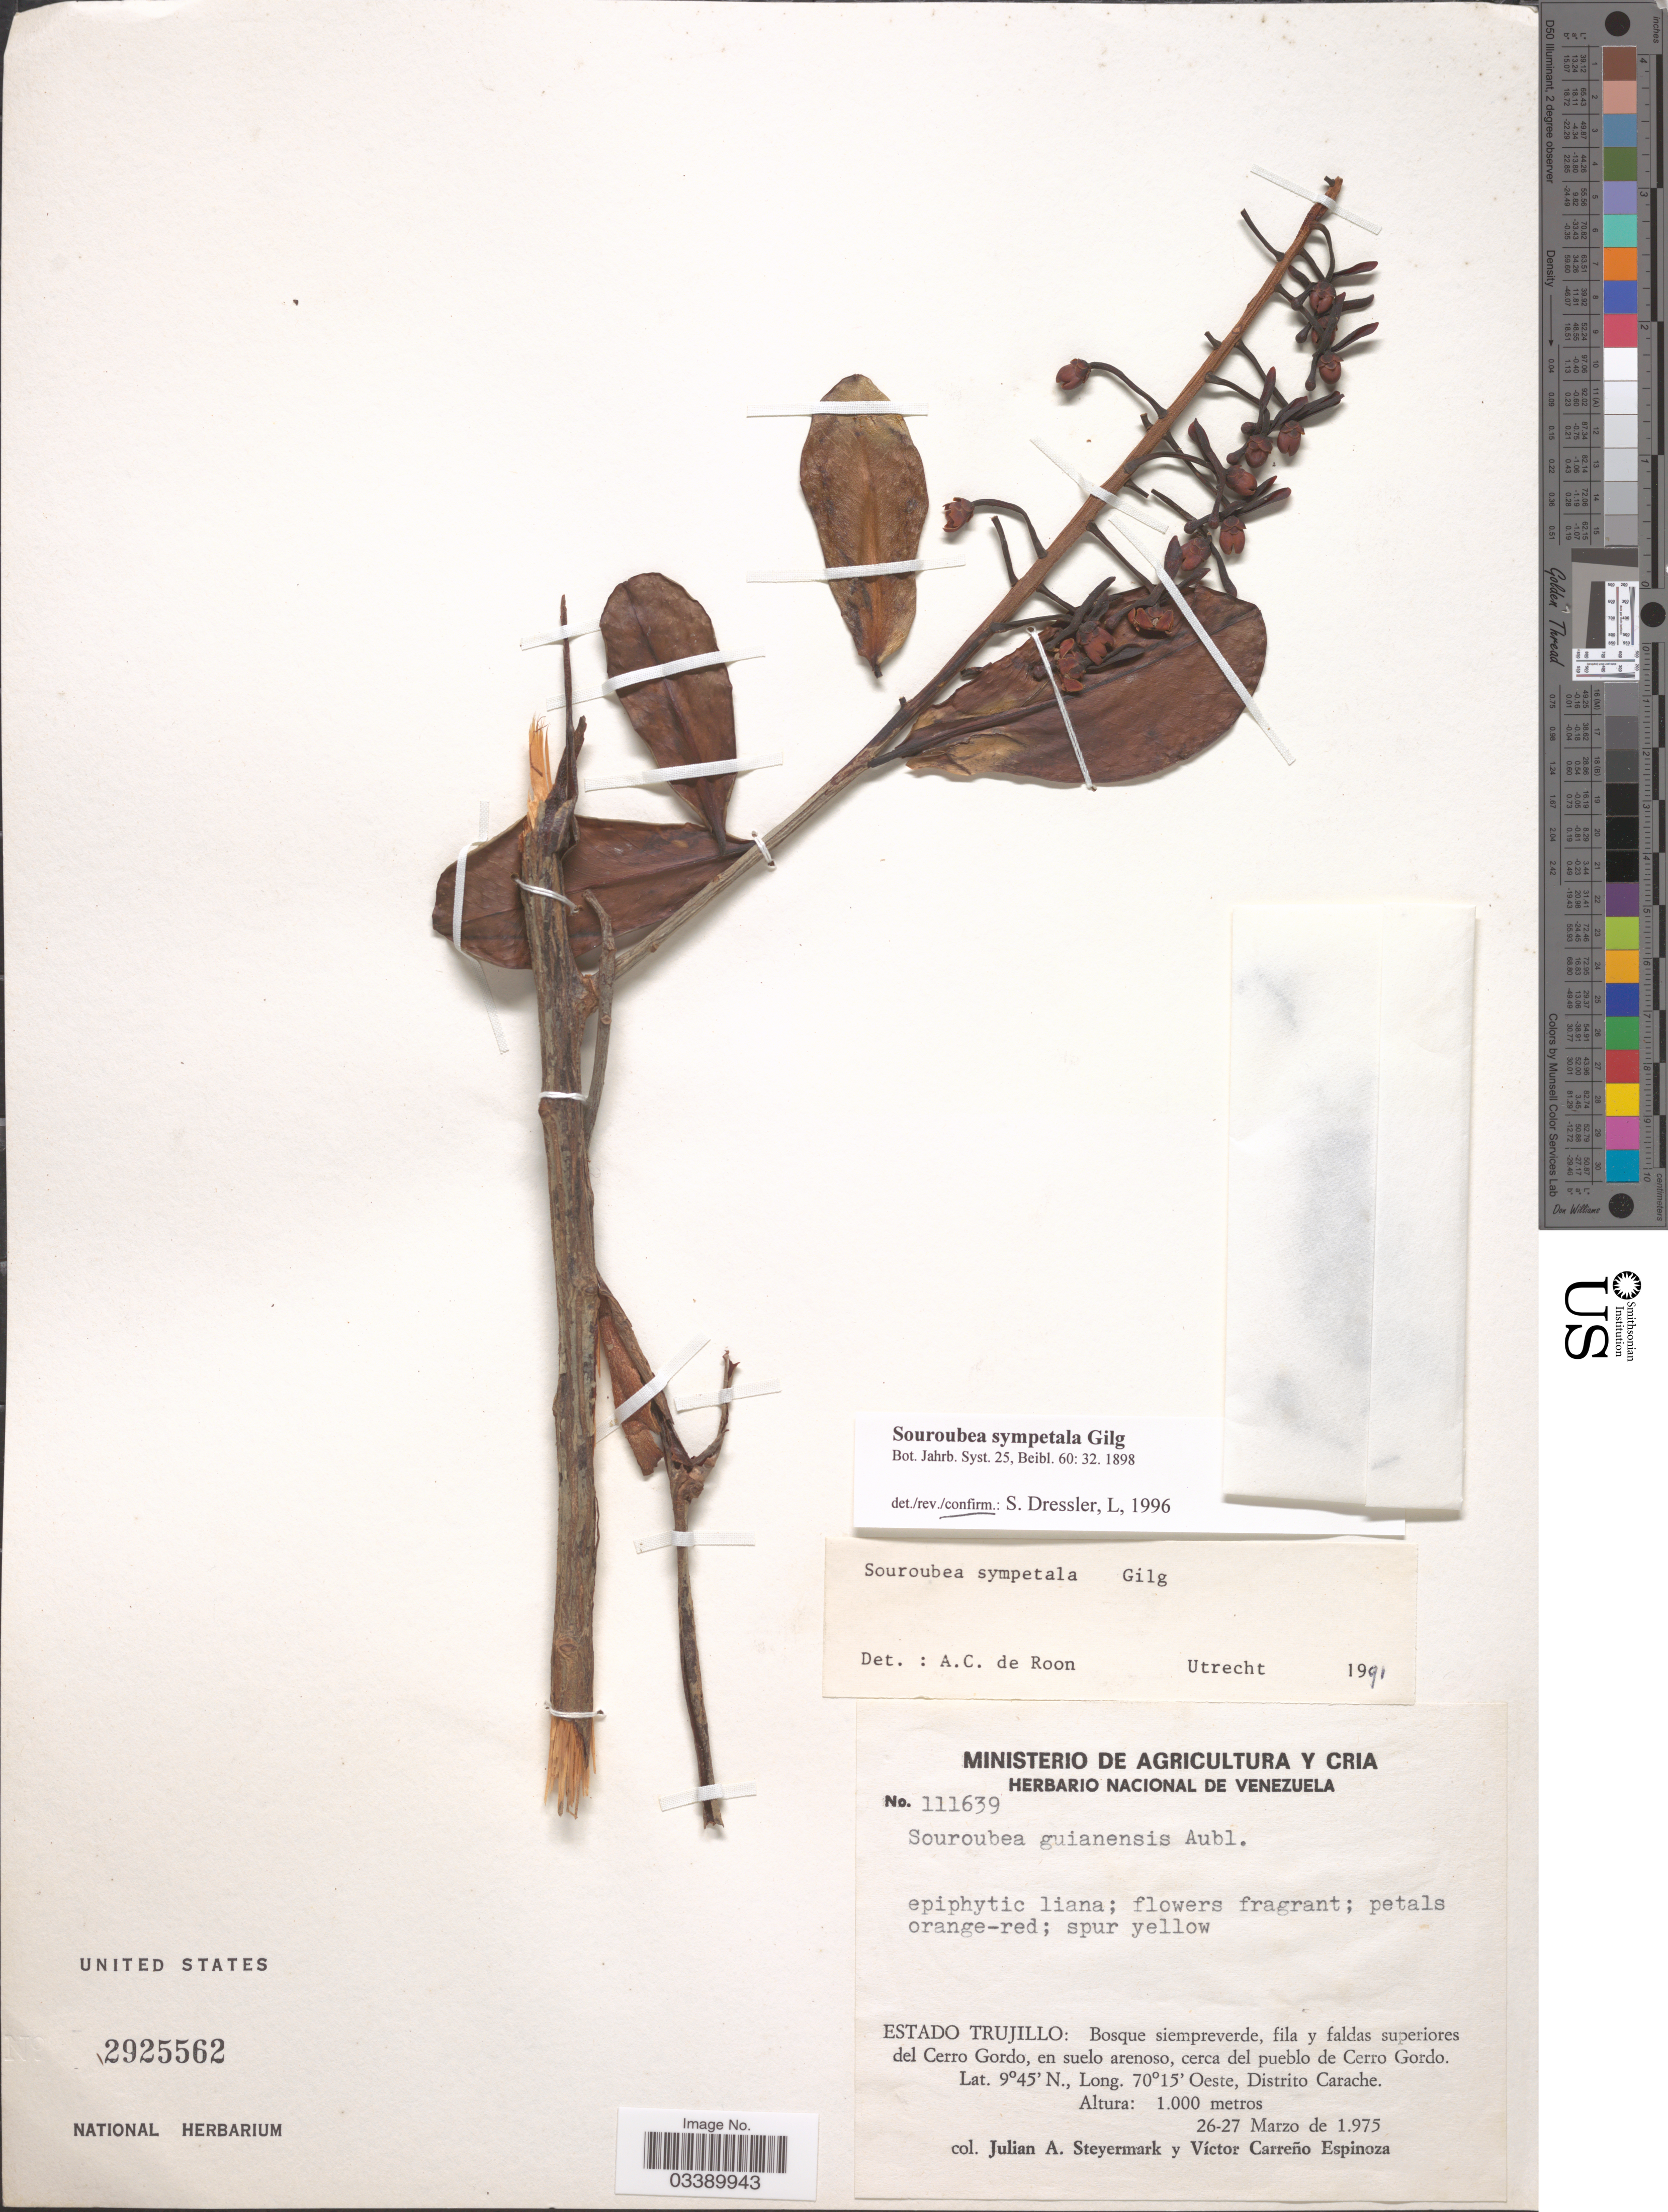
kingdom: Plantae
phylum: Tracheophyta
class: Magnoliopsida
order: Ericales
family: Marcgraviaceae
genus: Souroubea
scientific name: Souroubea sympetala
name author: Gilg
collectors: J. Steyermark & V. Carreño E.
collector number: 111639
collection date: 1975-03-26/1975-03-27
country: Venezuela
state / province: Trujillo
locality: Bosque siempreverde, fila y faldas superiores del Cerro Gordo, en suelo arenoso, cerco del pueblo de Cerro Gordo. Distrito Carache.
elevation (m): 1000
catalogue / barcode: US 2925562